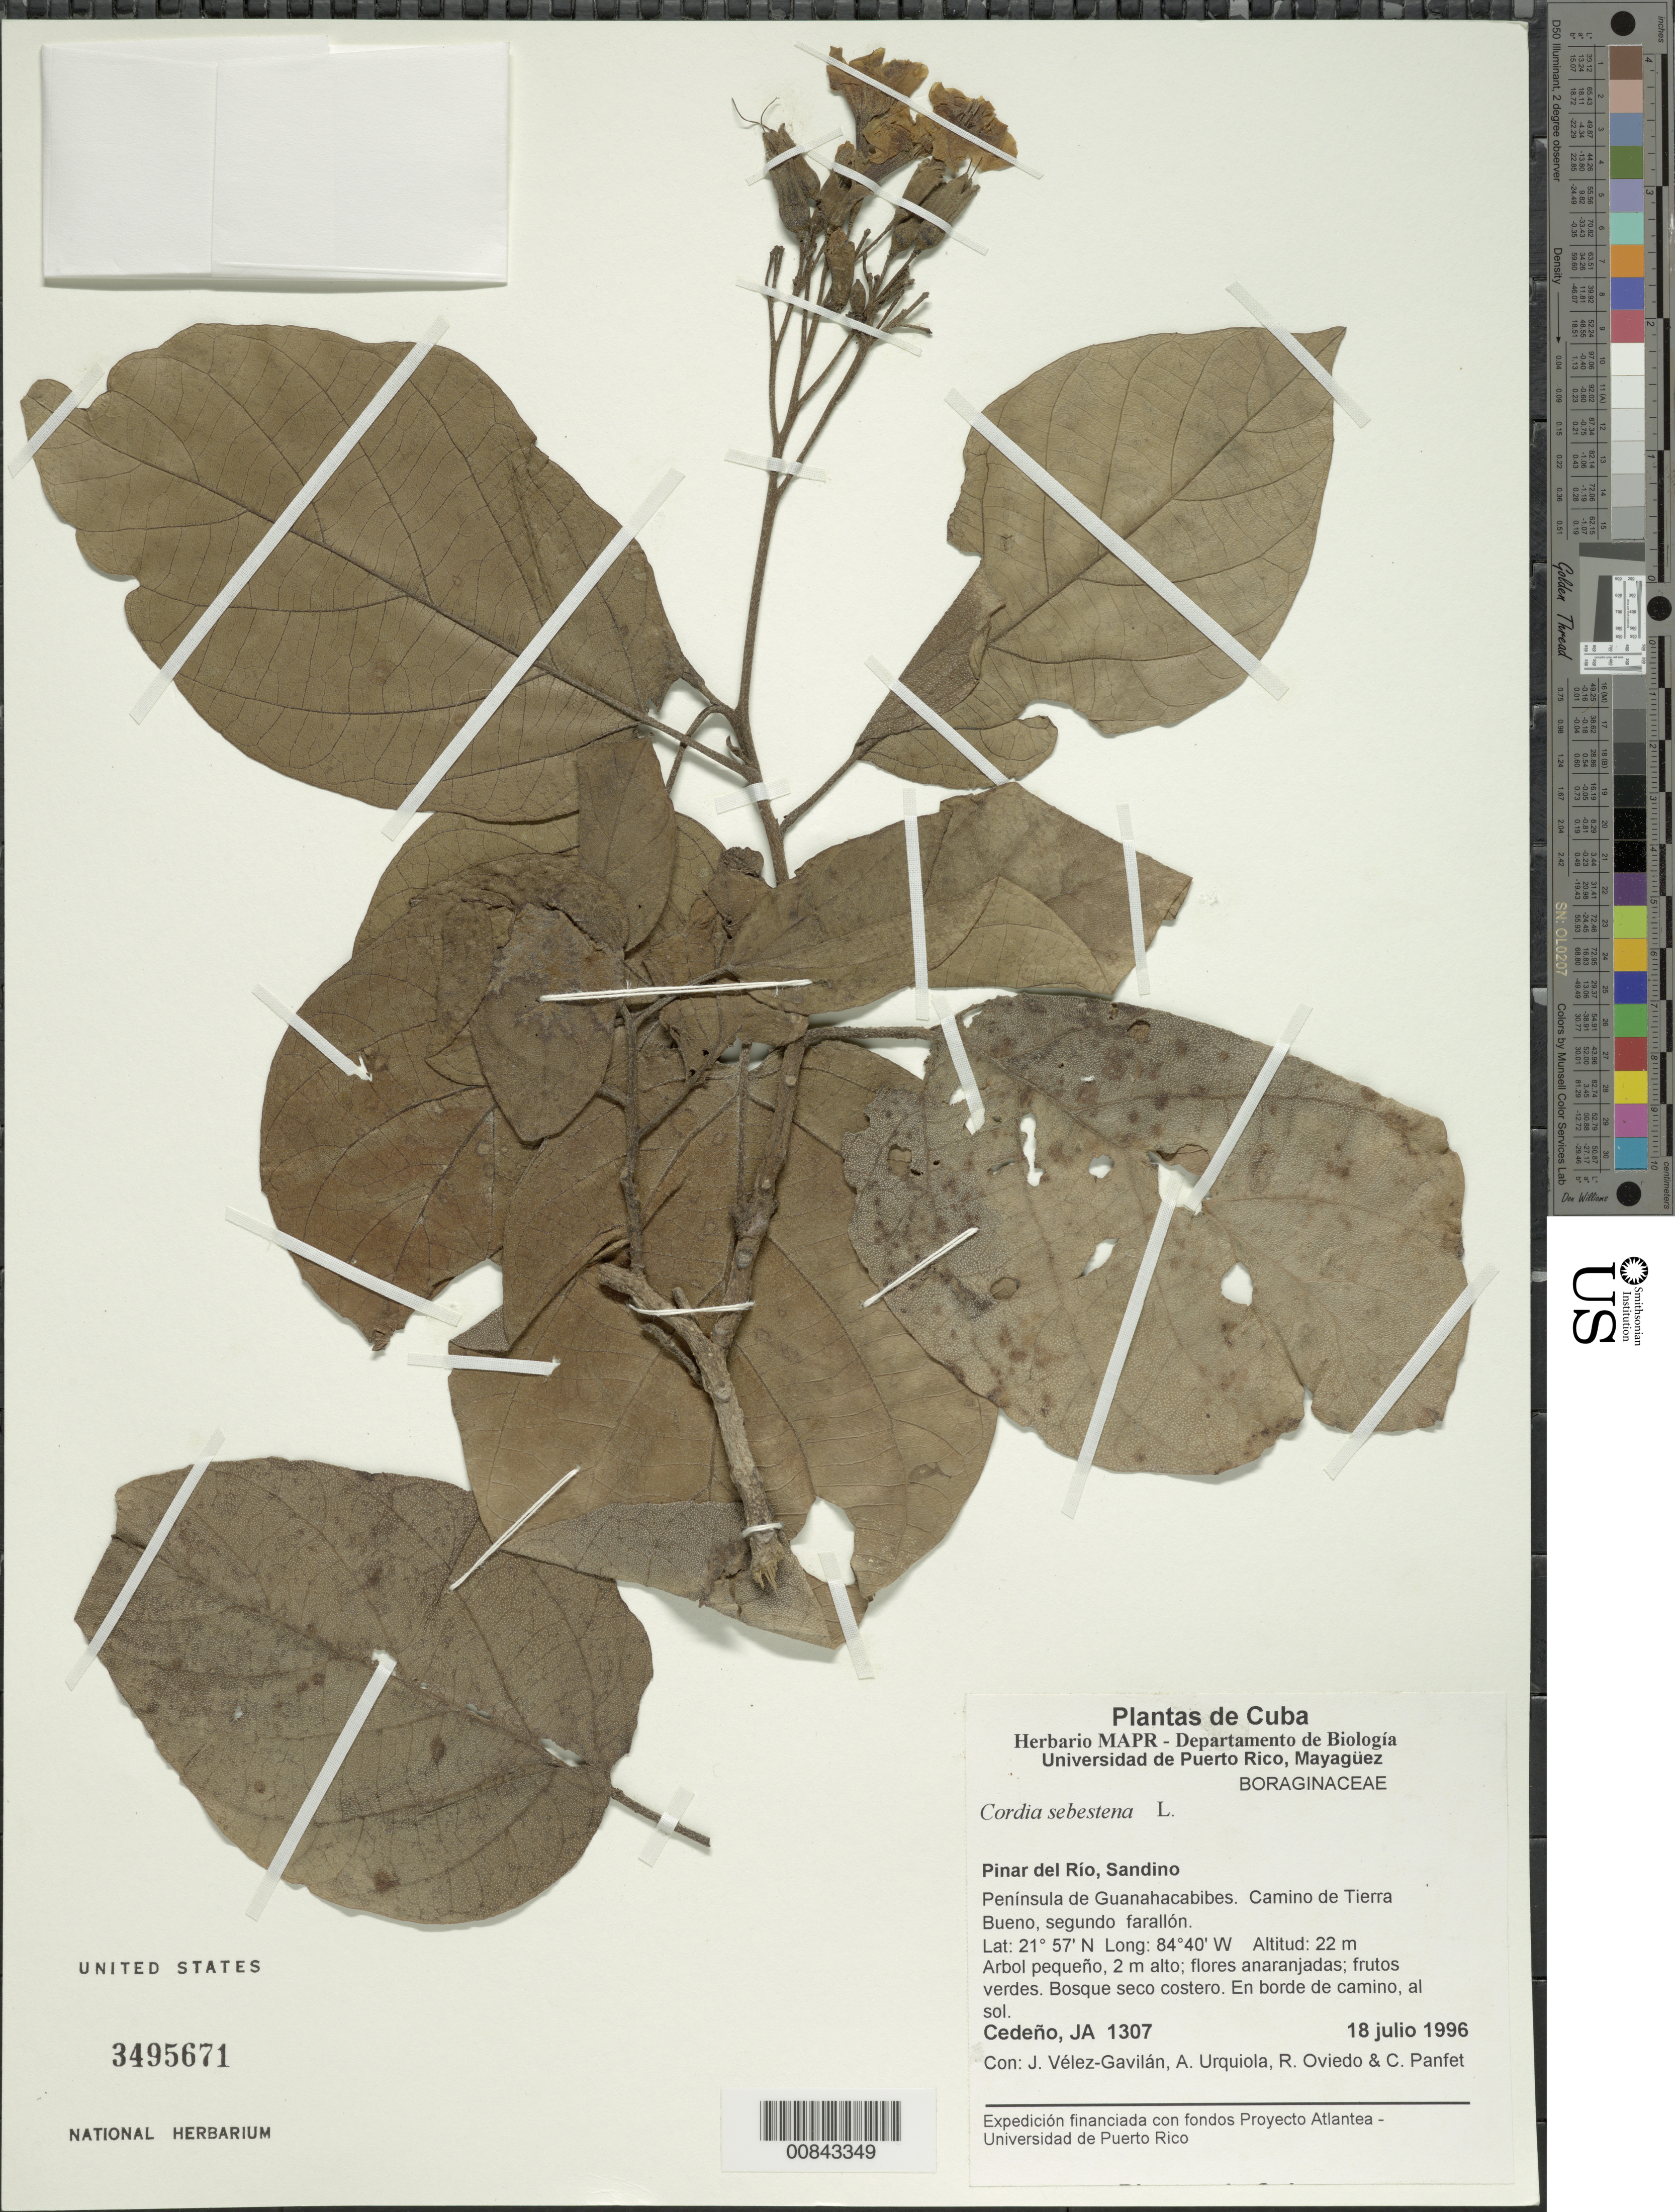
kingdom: Plantae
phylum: Tracheophyta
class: Magnoliopsida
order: Boraginales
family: Cordiaceae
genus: Cordia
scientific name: Cordia sebestena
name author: L.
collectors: J. A. Cedeno, J. Vélez-Gavilán, A. Urquiola, R. Oviedo & C. Panfet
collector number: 1307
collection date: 1996-07-18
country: Cuba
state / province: Pinar del Río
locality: Sandino. Península de Guanahacabibes. Camino de Tierra Bueno.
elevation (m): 22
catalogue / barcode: US 3495671